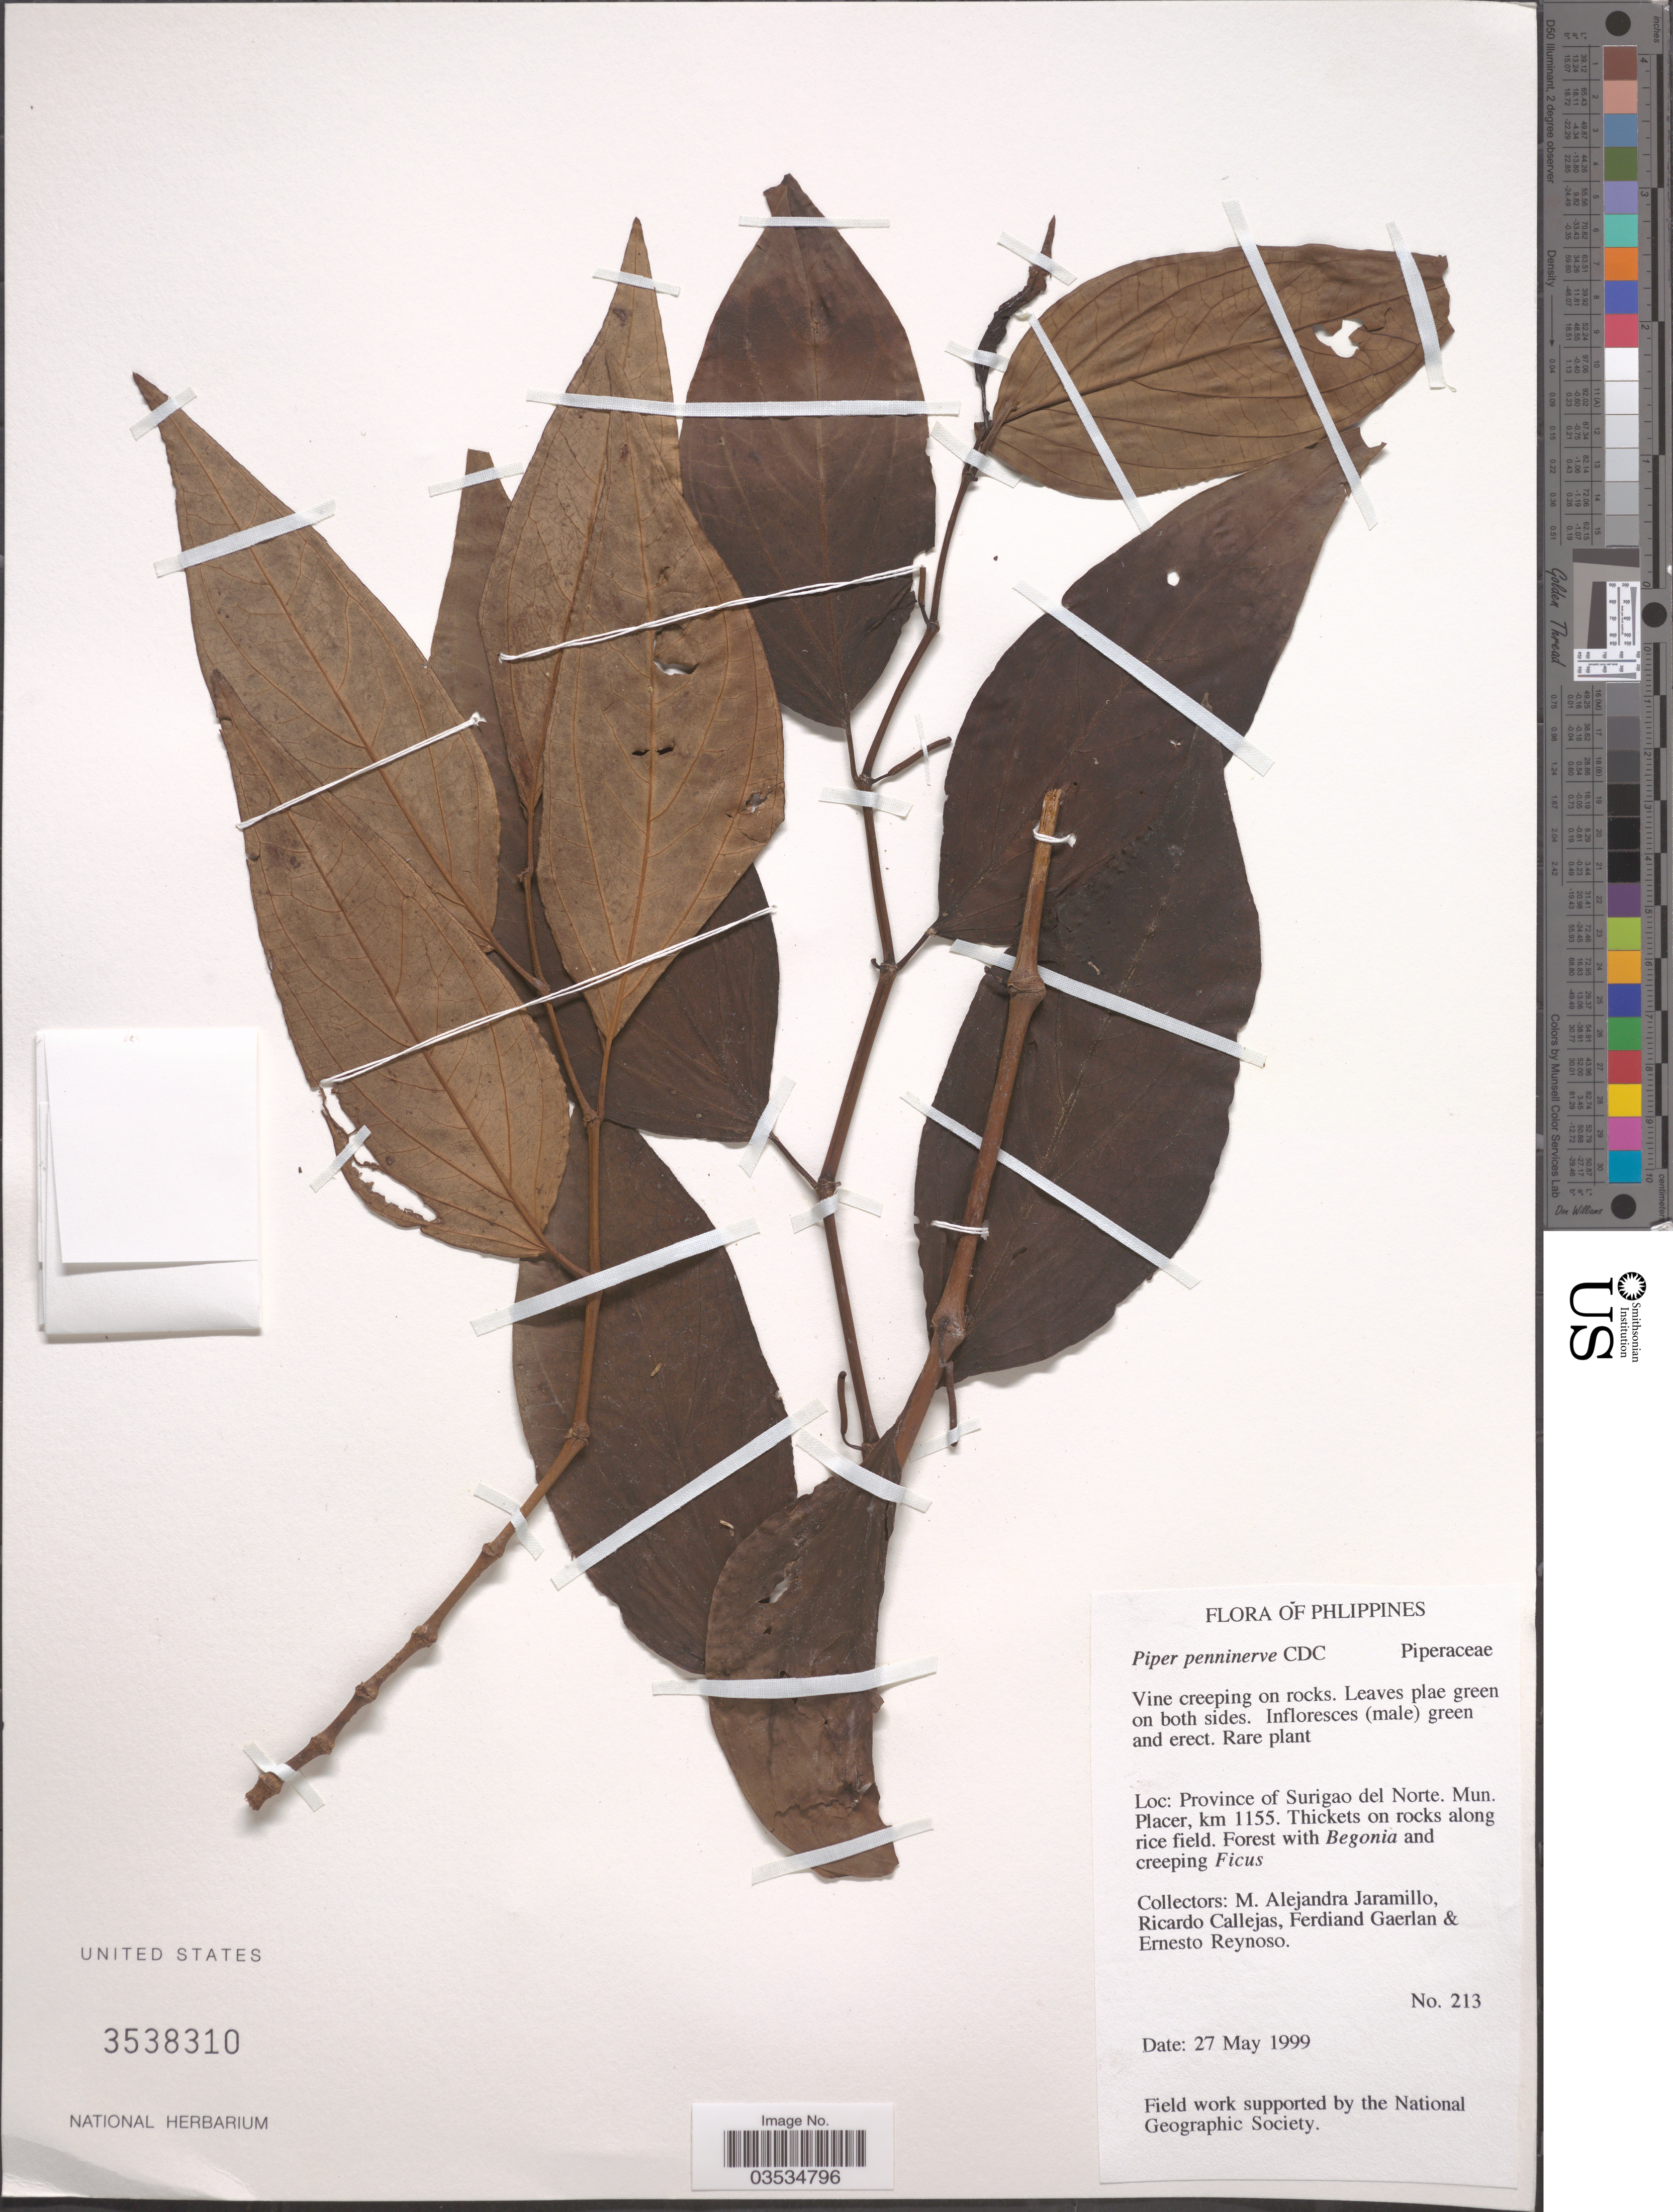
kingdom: Plantae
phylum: Tracheophyta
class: Magnoliopsida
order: Piperales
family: Piperaceae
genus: Piper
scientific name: Piper penninerve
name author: C. DC.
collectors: M. A. Jaramillo, R. Callejas, F. Gaerlan & E. Reynoso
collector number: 213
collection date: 1999-05-27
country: Philippines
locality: Province of Surigao del Norte. Mun. Placer, km 1155.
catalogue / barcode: US 3538310